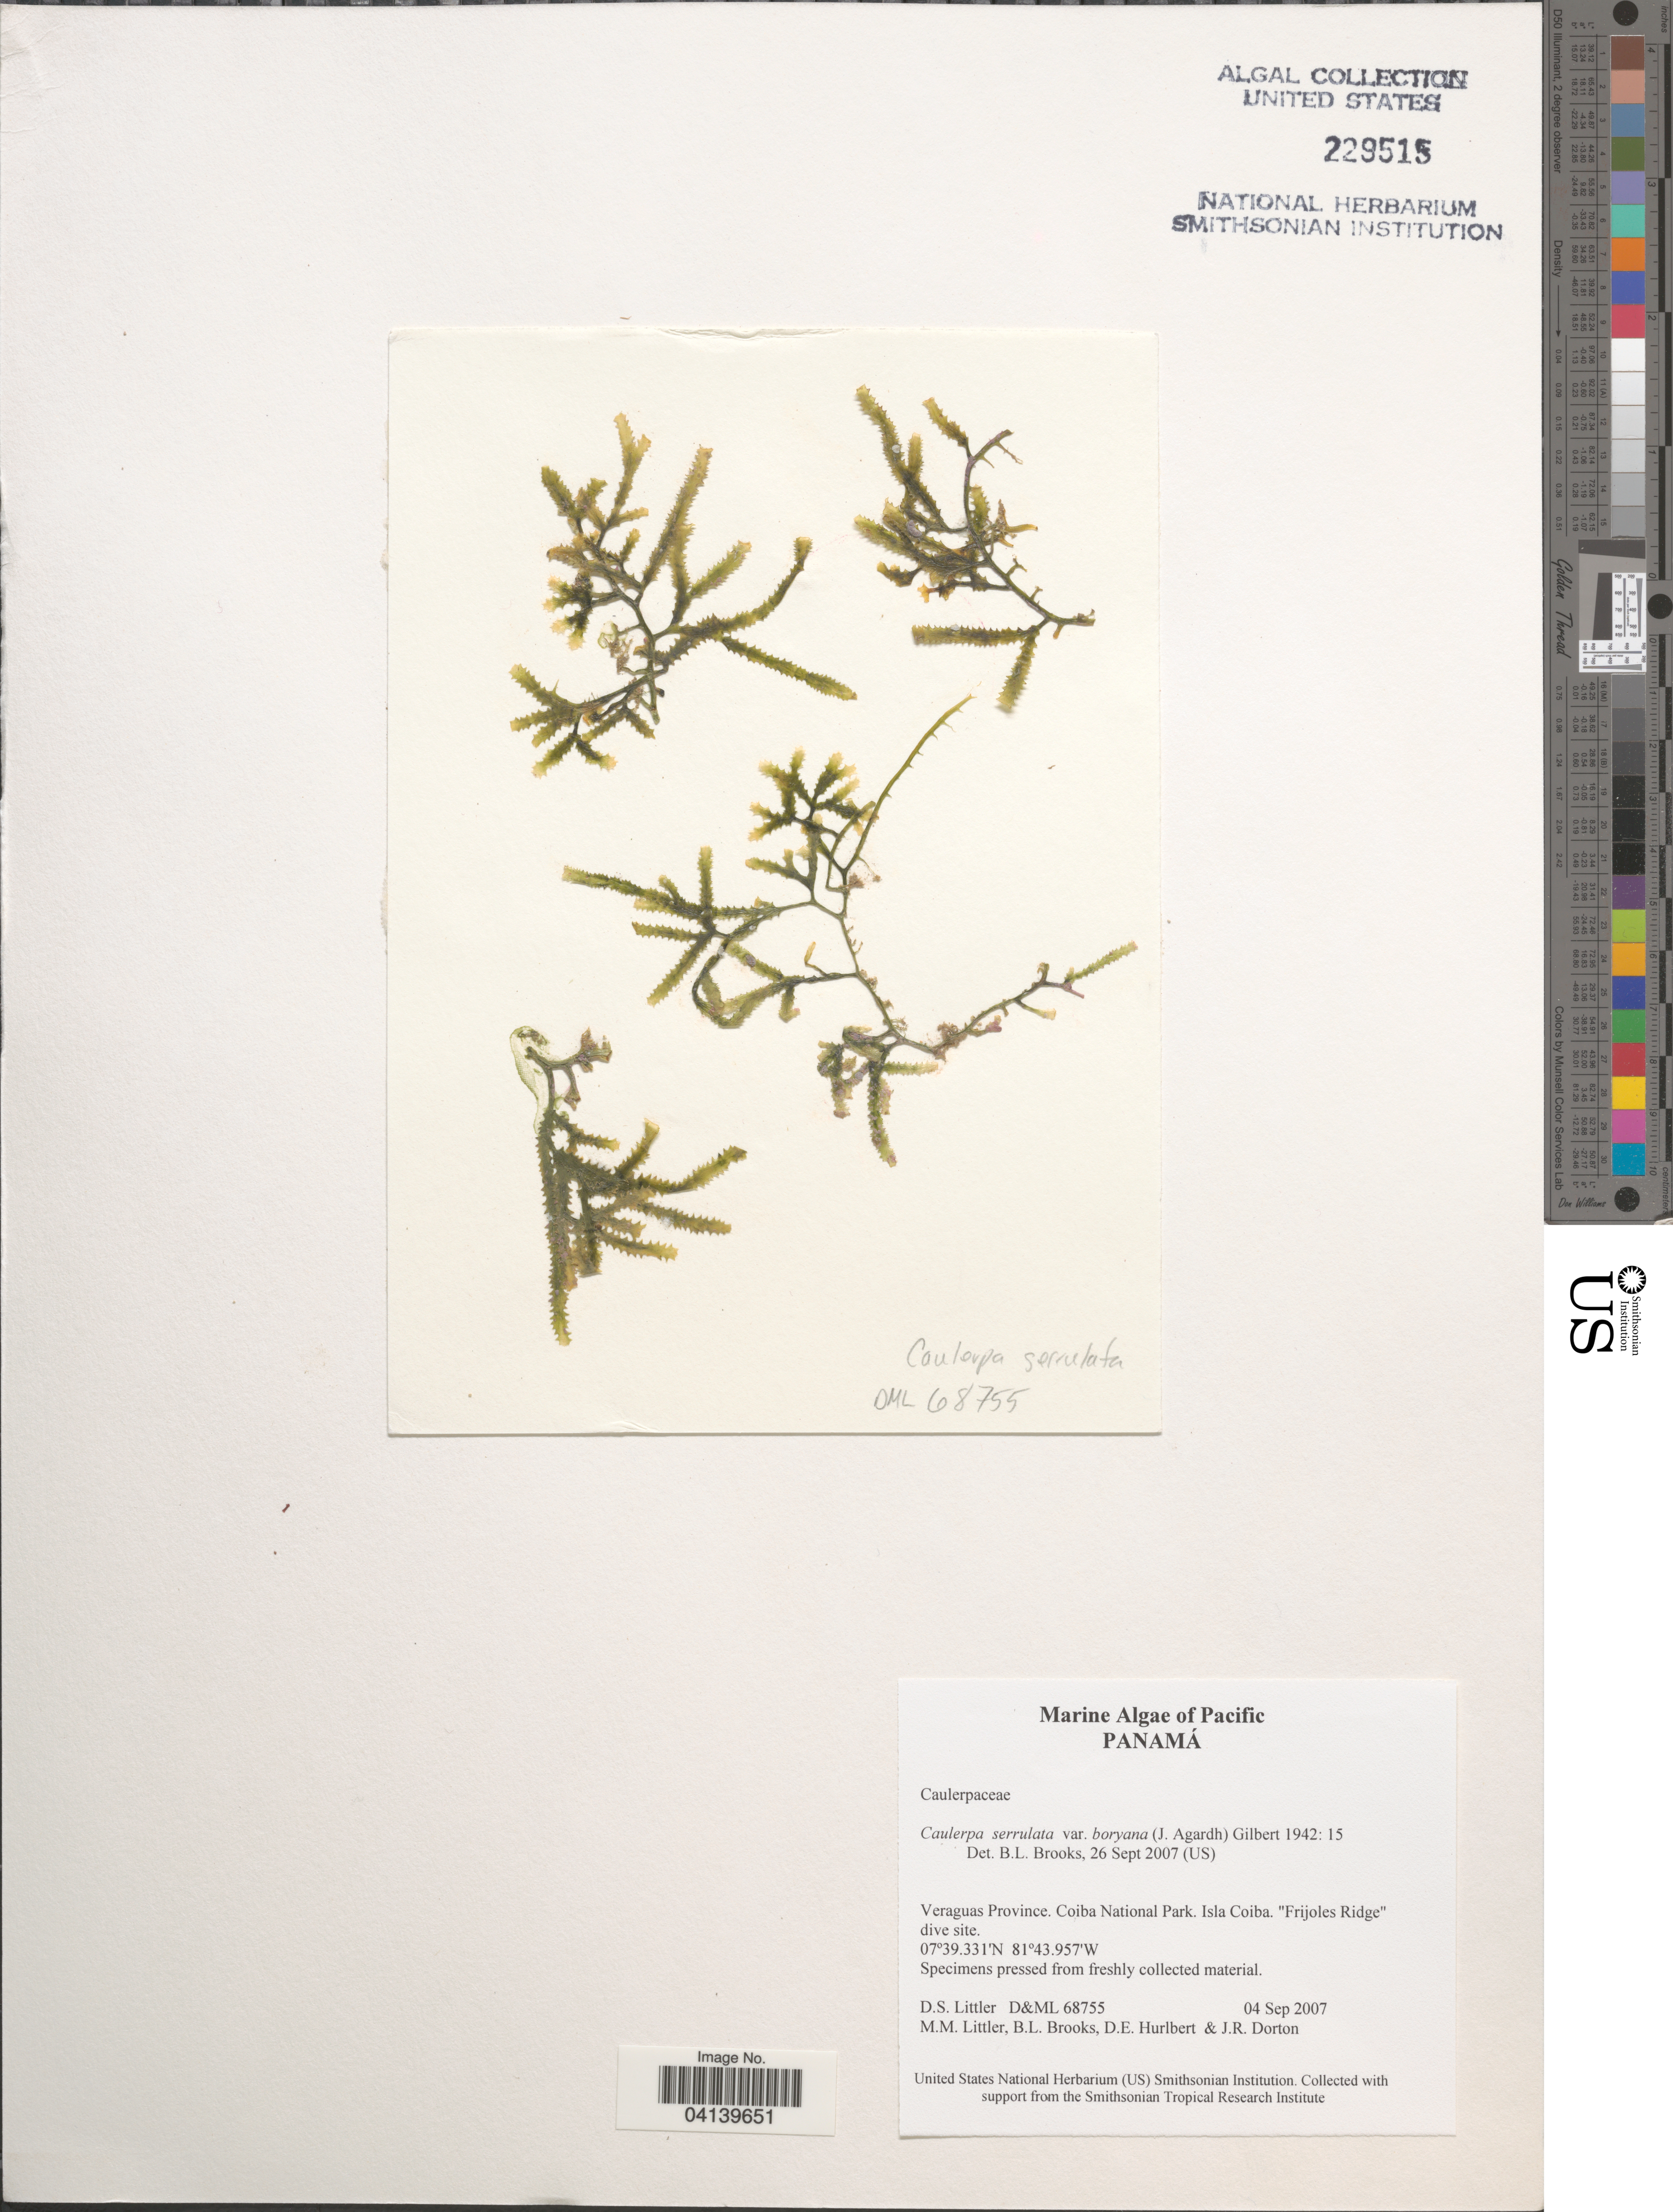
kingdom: Plantae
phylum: Chlorophyta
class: Ulvophyceae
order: Bryopsidales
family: Caulerpaceae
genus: Caulerpa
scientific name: Caulerpa serrulata var. boryana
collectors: D. S. Littler, B. Brooks, D. Hurlbert & J. Dorton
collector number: D&ML68755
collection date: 2007-09-04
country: Panama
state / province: Veraguas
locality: Coiba National Park. Isla Coiba. "Frijoles Ridge" dive site.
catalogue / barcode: US 229515